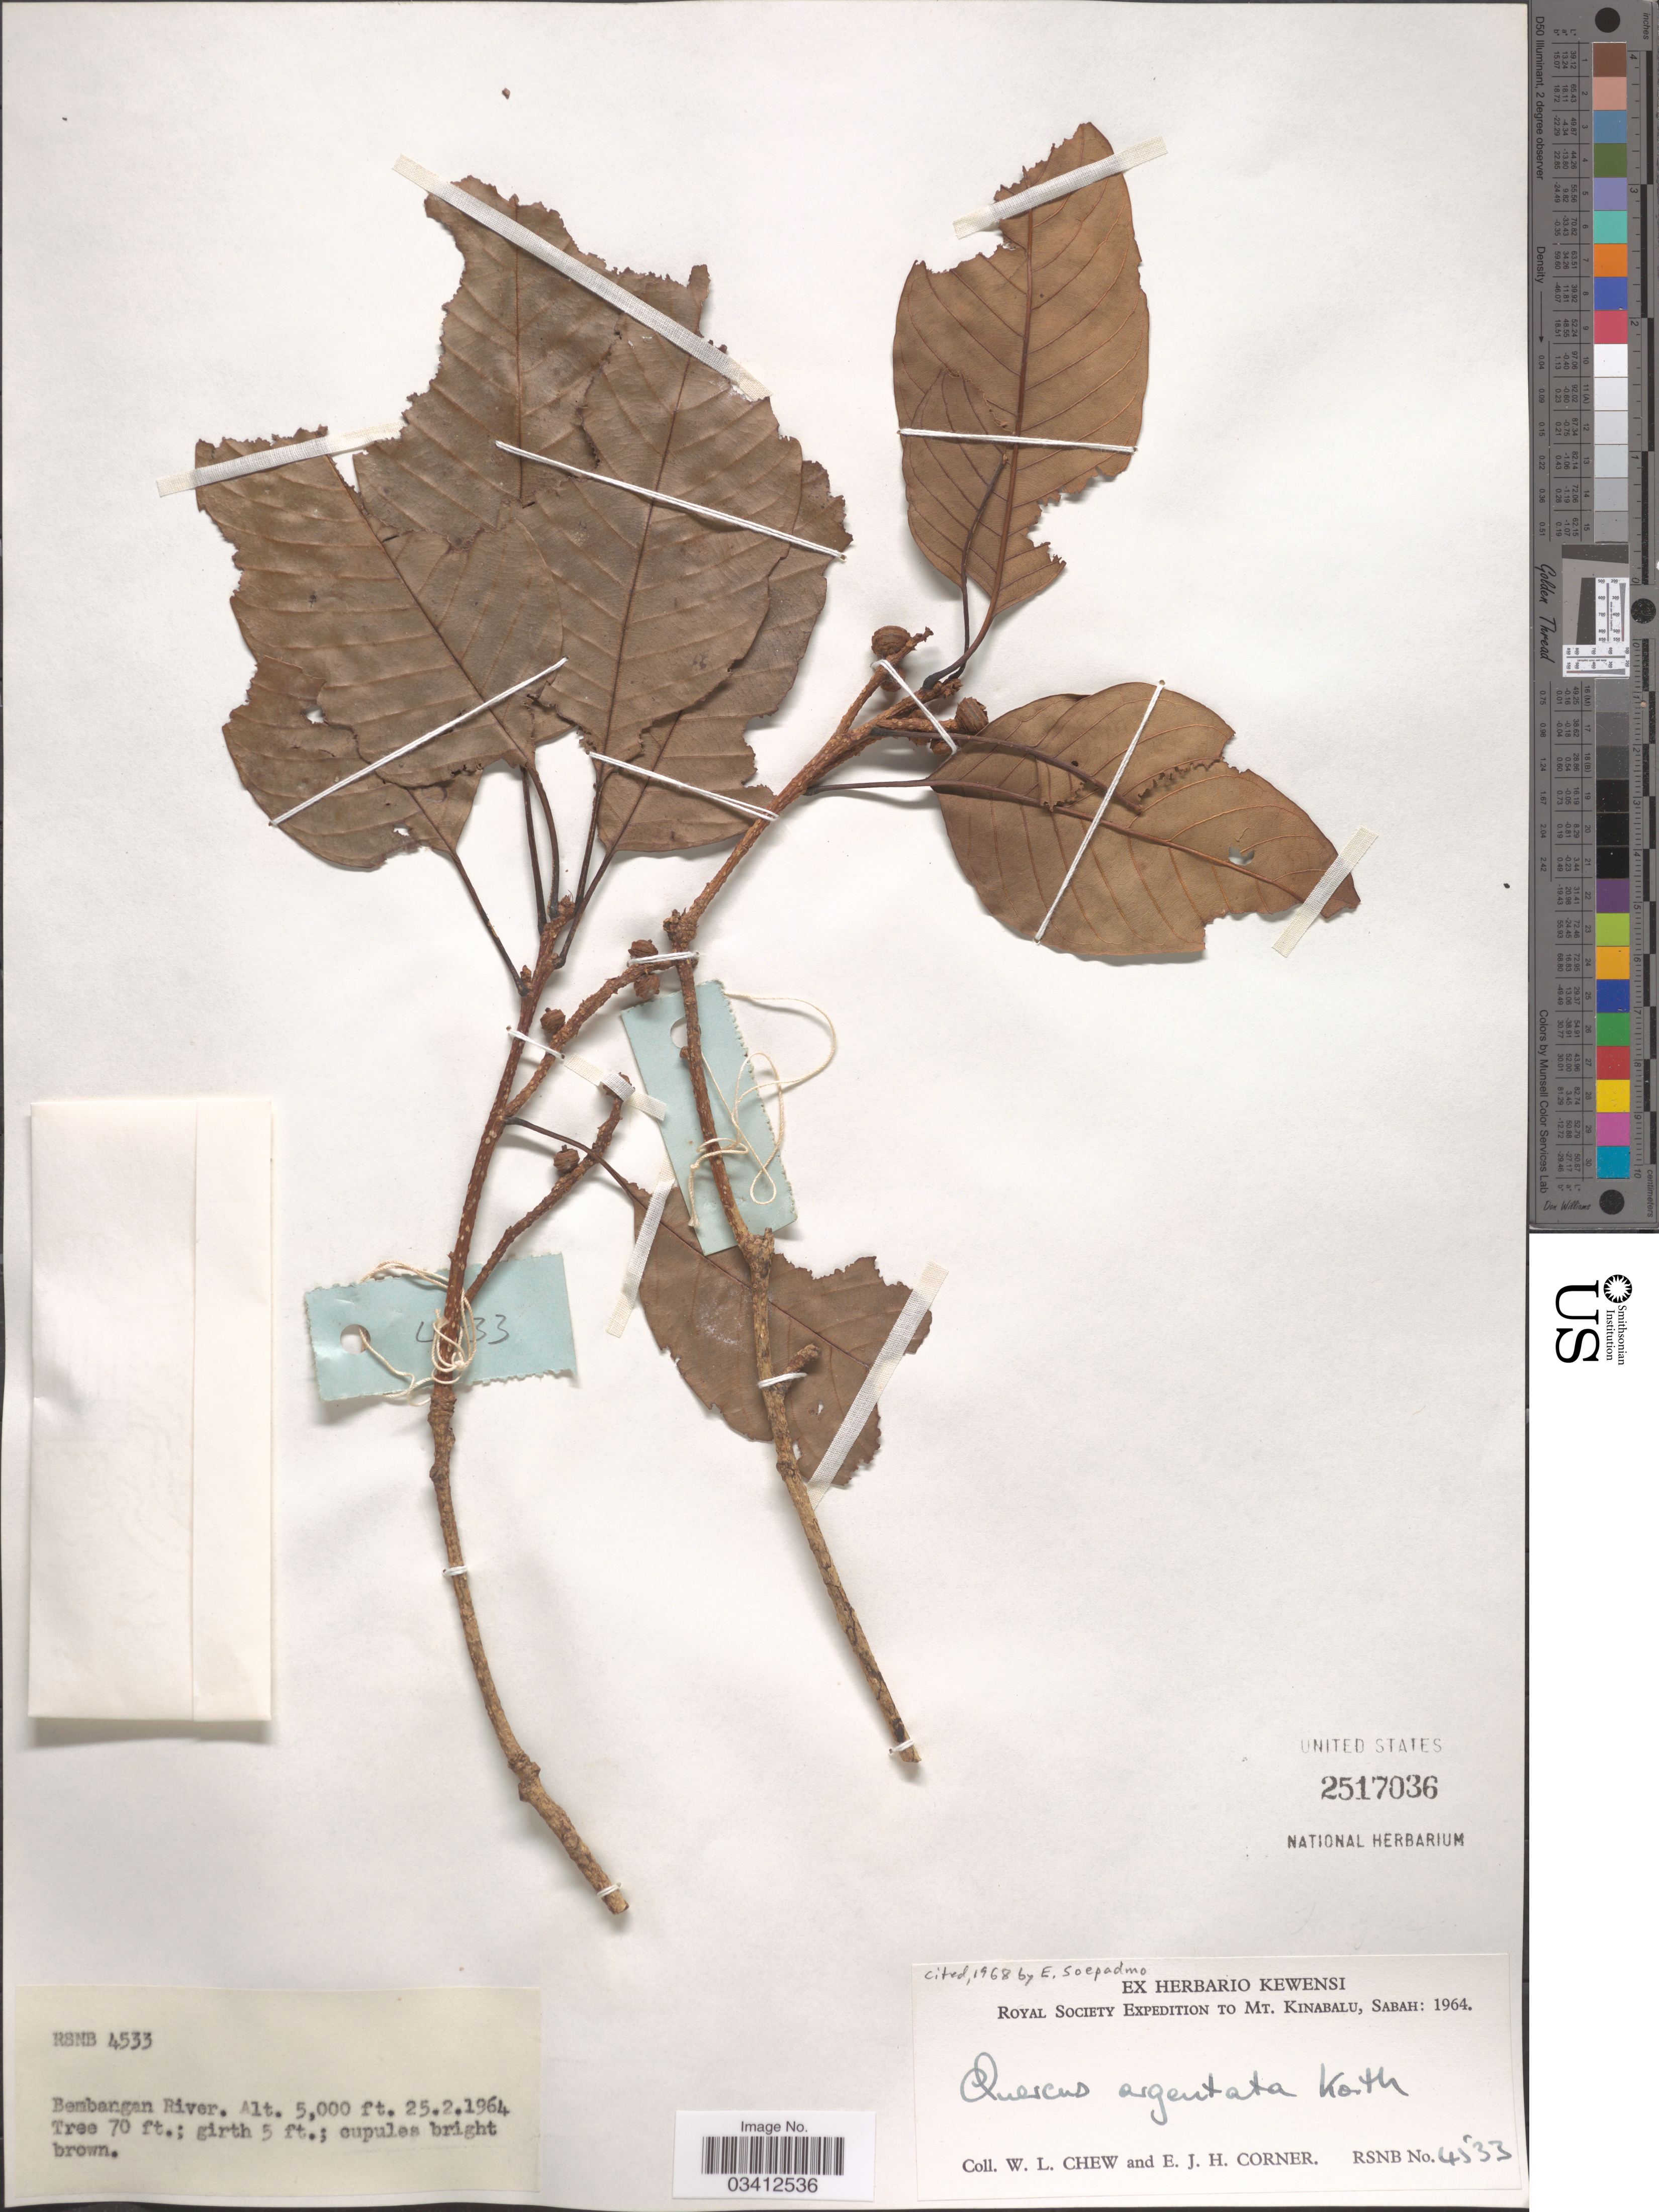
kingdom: Plantae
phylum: Tracheophyta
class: Magnoliopsida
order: Fagales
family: Fagaceae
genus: Quercus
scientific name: Quercus argentata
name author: Korth.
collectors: W. Chew & E. Corner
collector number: RSNB 4533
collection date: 1964-02-25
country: Malaysia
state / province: Sabah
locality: Bembangan River. Mt. Kinabalu.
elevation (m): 1524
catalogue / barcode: US 2517036